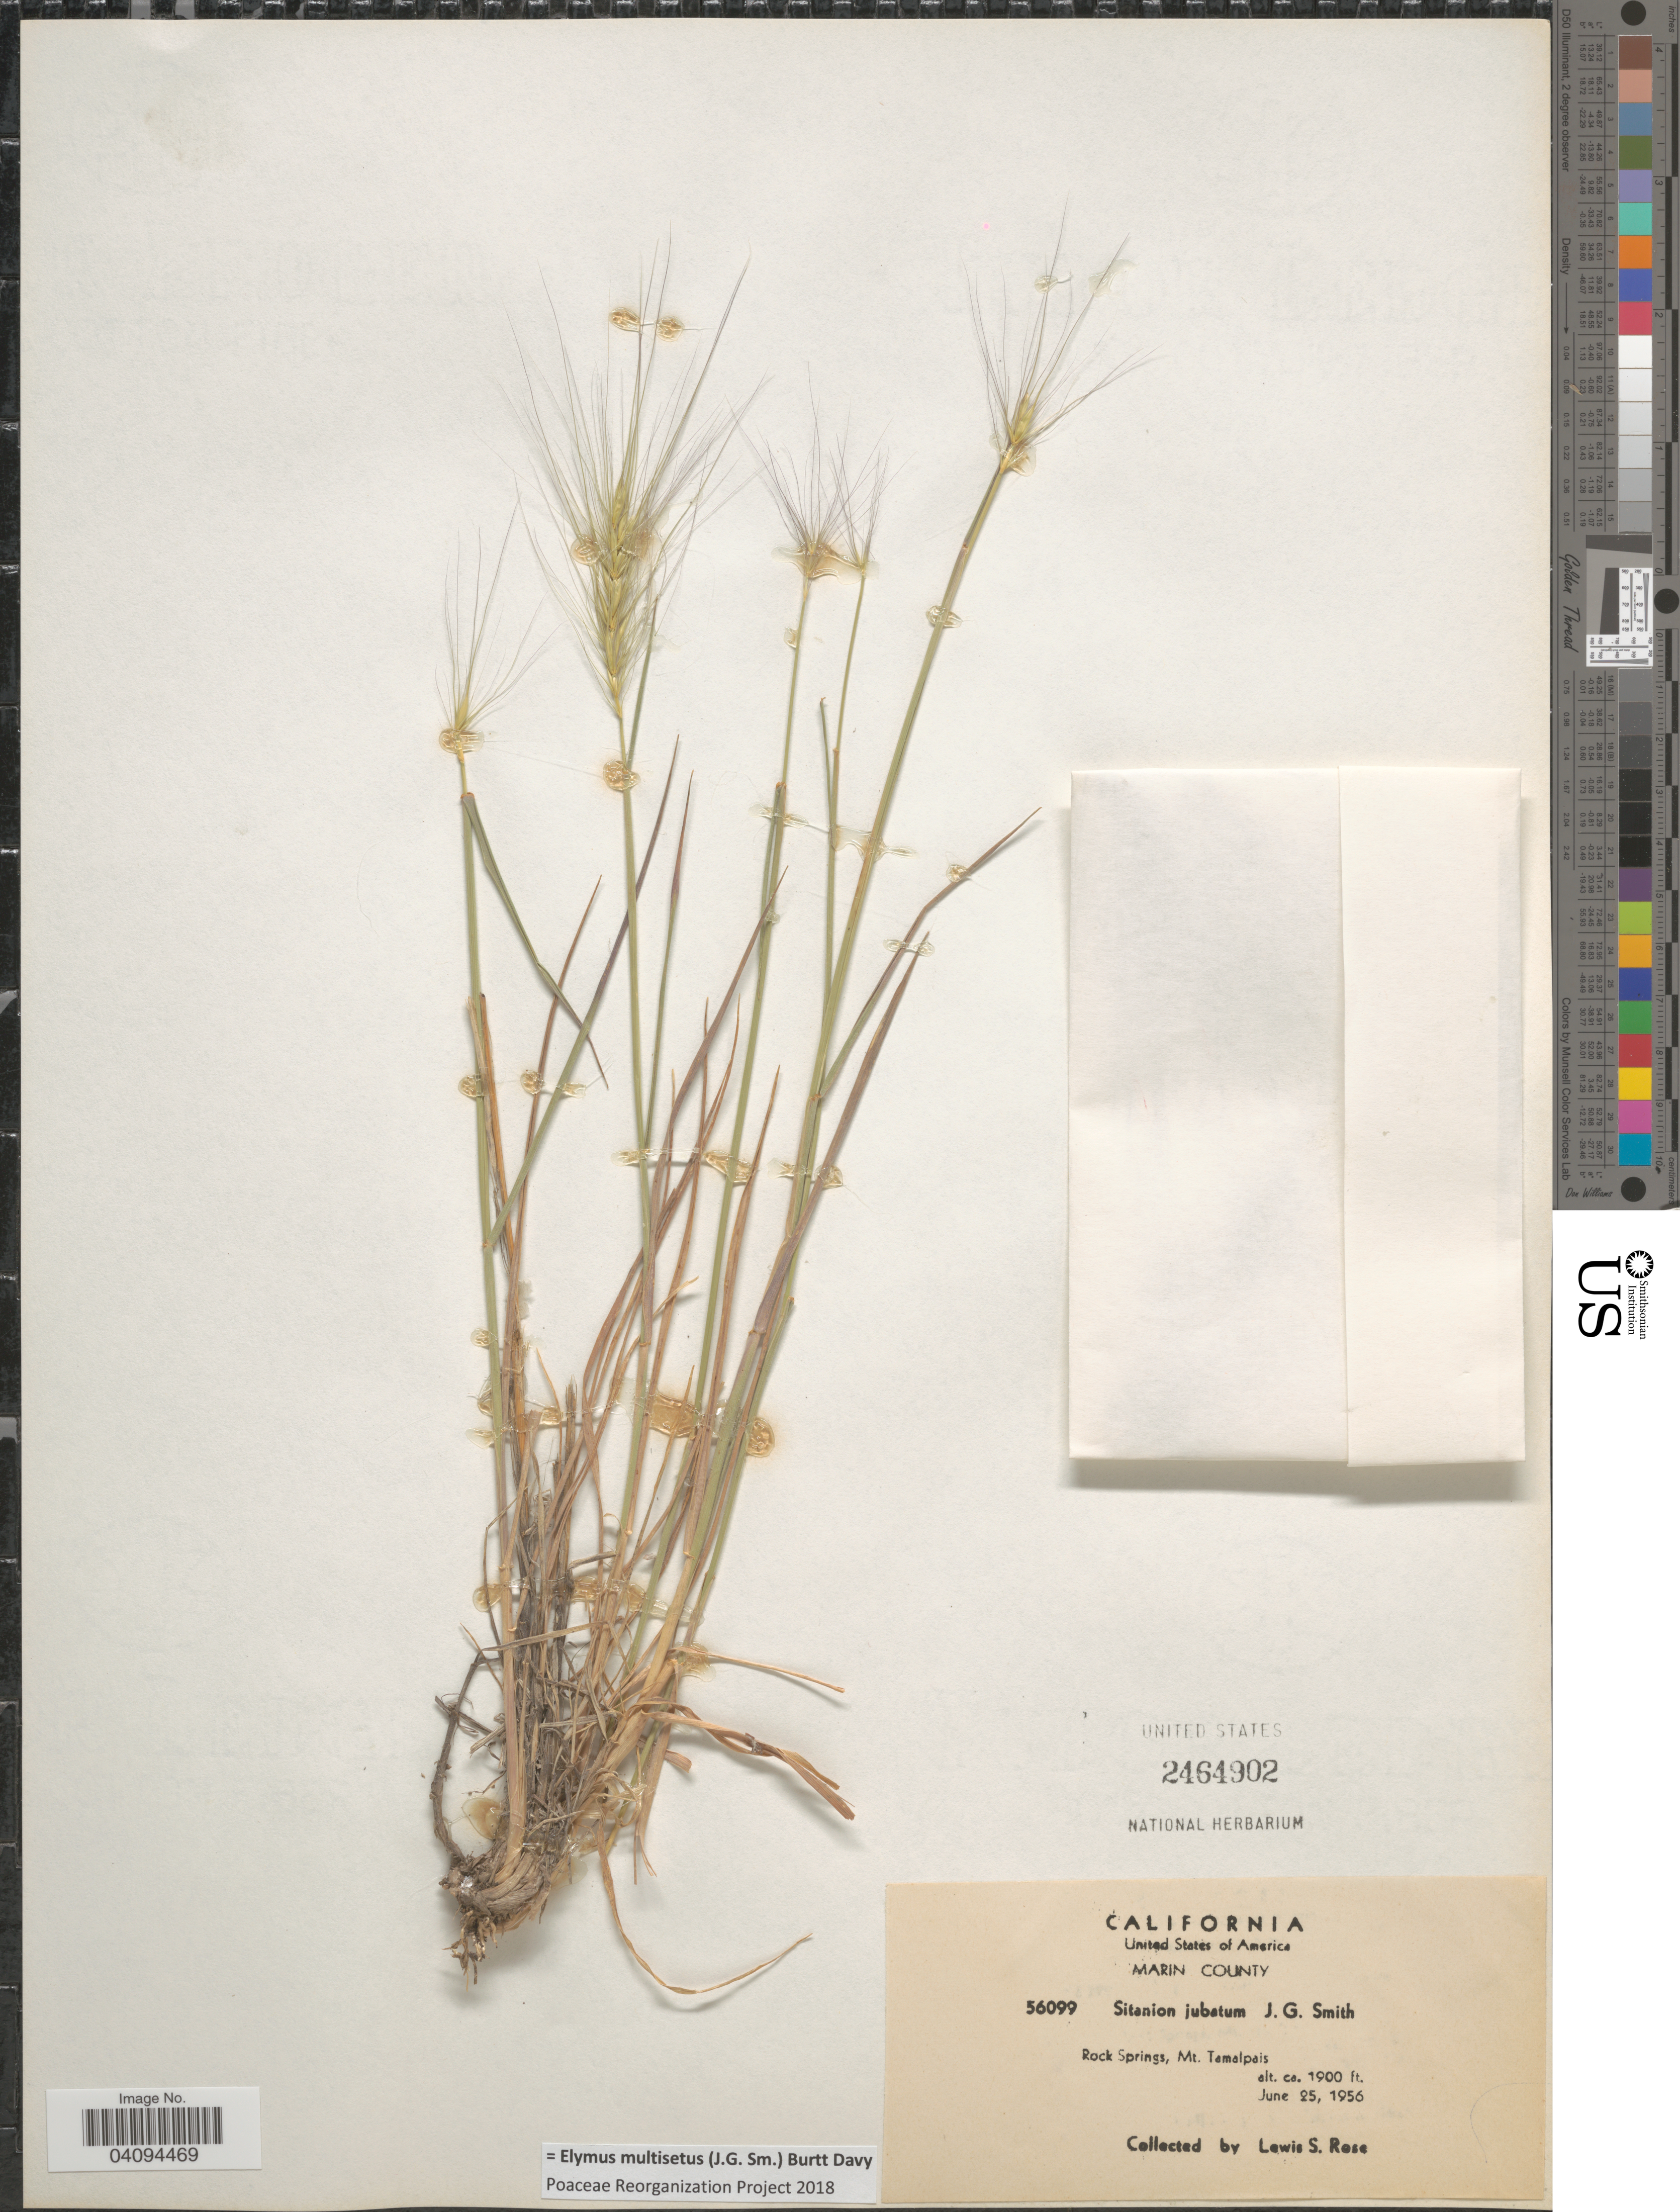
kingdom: Plantae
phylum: Tracheophyta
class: Liliopsida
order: Poales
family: Poaceae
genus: Elymus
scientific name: Elymus multisetus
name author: (J.G. Sm.) Burtt Davy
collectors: L. S. Rose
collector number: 56099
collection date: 1956-06-25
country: United States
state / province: California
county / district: Marin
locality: Marin County. Rock Springs, Mt. Tamalpais.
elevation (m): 579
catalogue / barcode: US 2464902